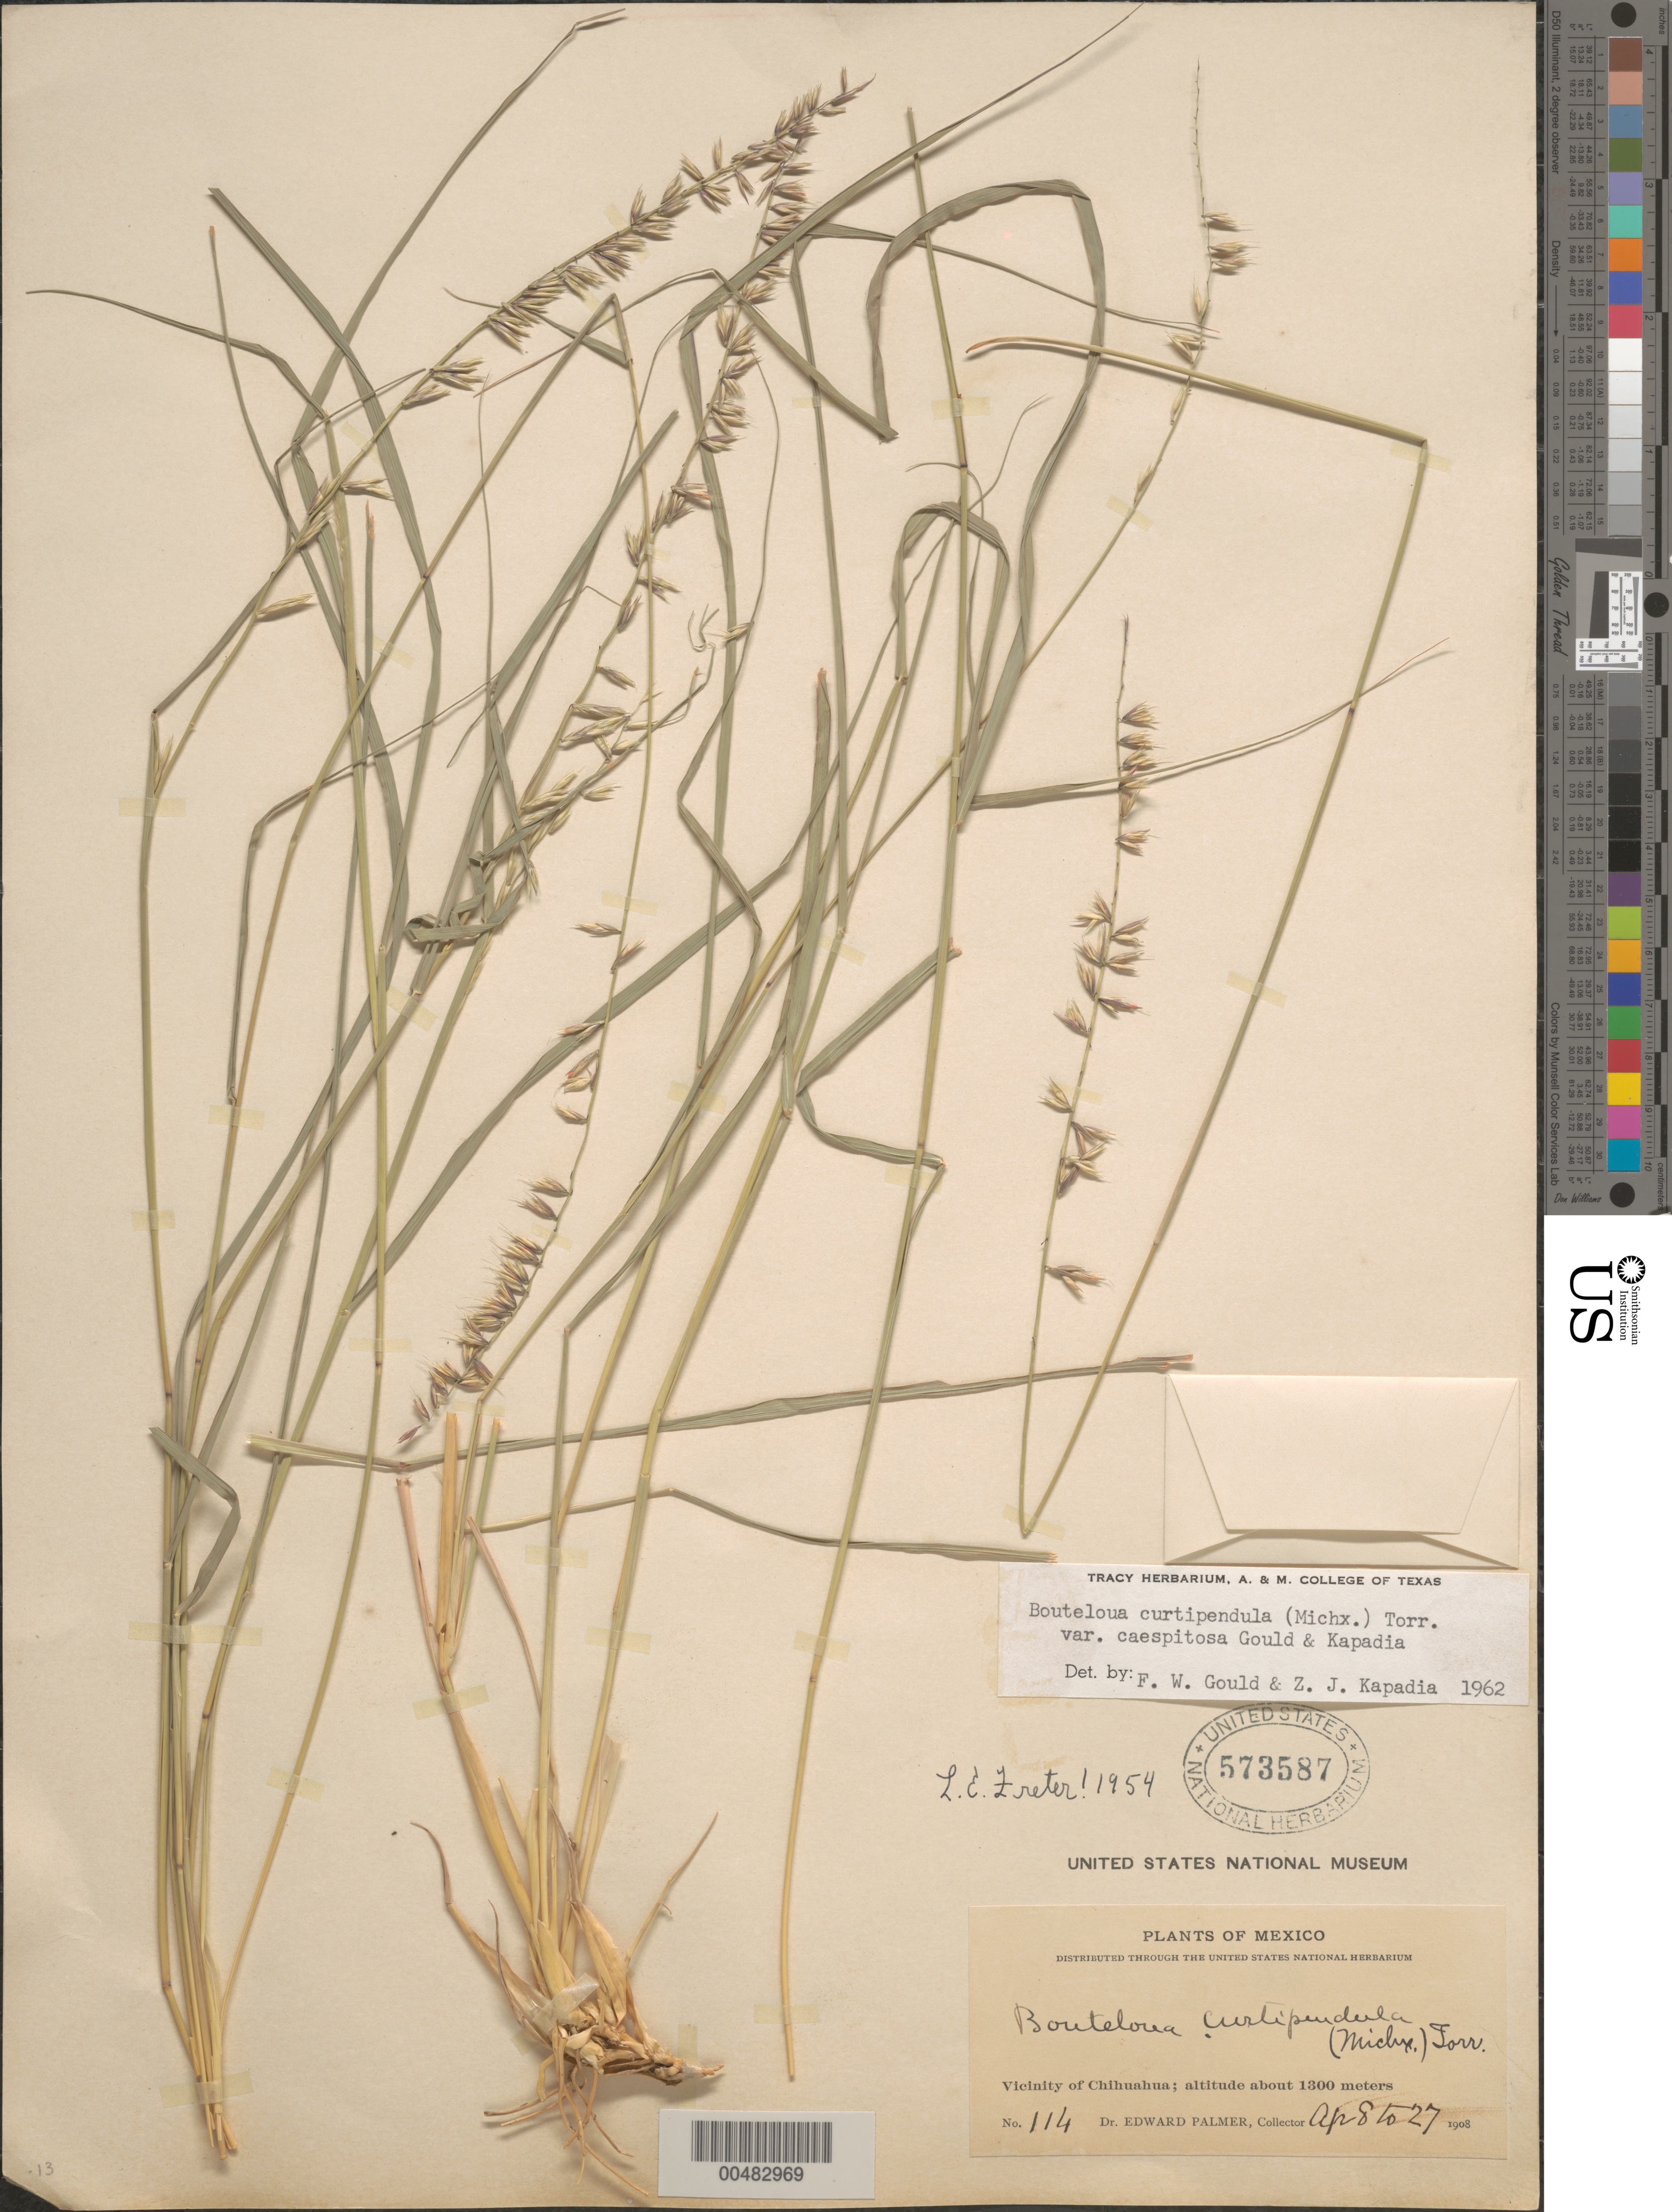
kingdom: Plantae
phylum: Tracheophyta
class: Liliopsida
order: Poales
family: Poaceae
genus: Bouteloua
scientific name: Bouteloua curtipendula var. caespitosa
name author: Gould & Kapadia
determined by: Gould, F. W.; Kapadia, Zarir J.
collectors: E. Palmer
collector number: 114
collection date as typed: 8 Apr 1908 to 27 Apr 1908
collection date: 1908-04-08/1908-04-27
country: Mexico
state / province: Chihuahua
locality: Vicinity of Chihuahua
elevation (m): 1300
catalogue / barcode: US 573587